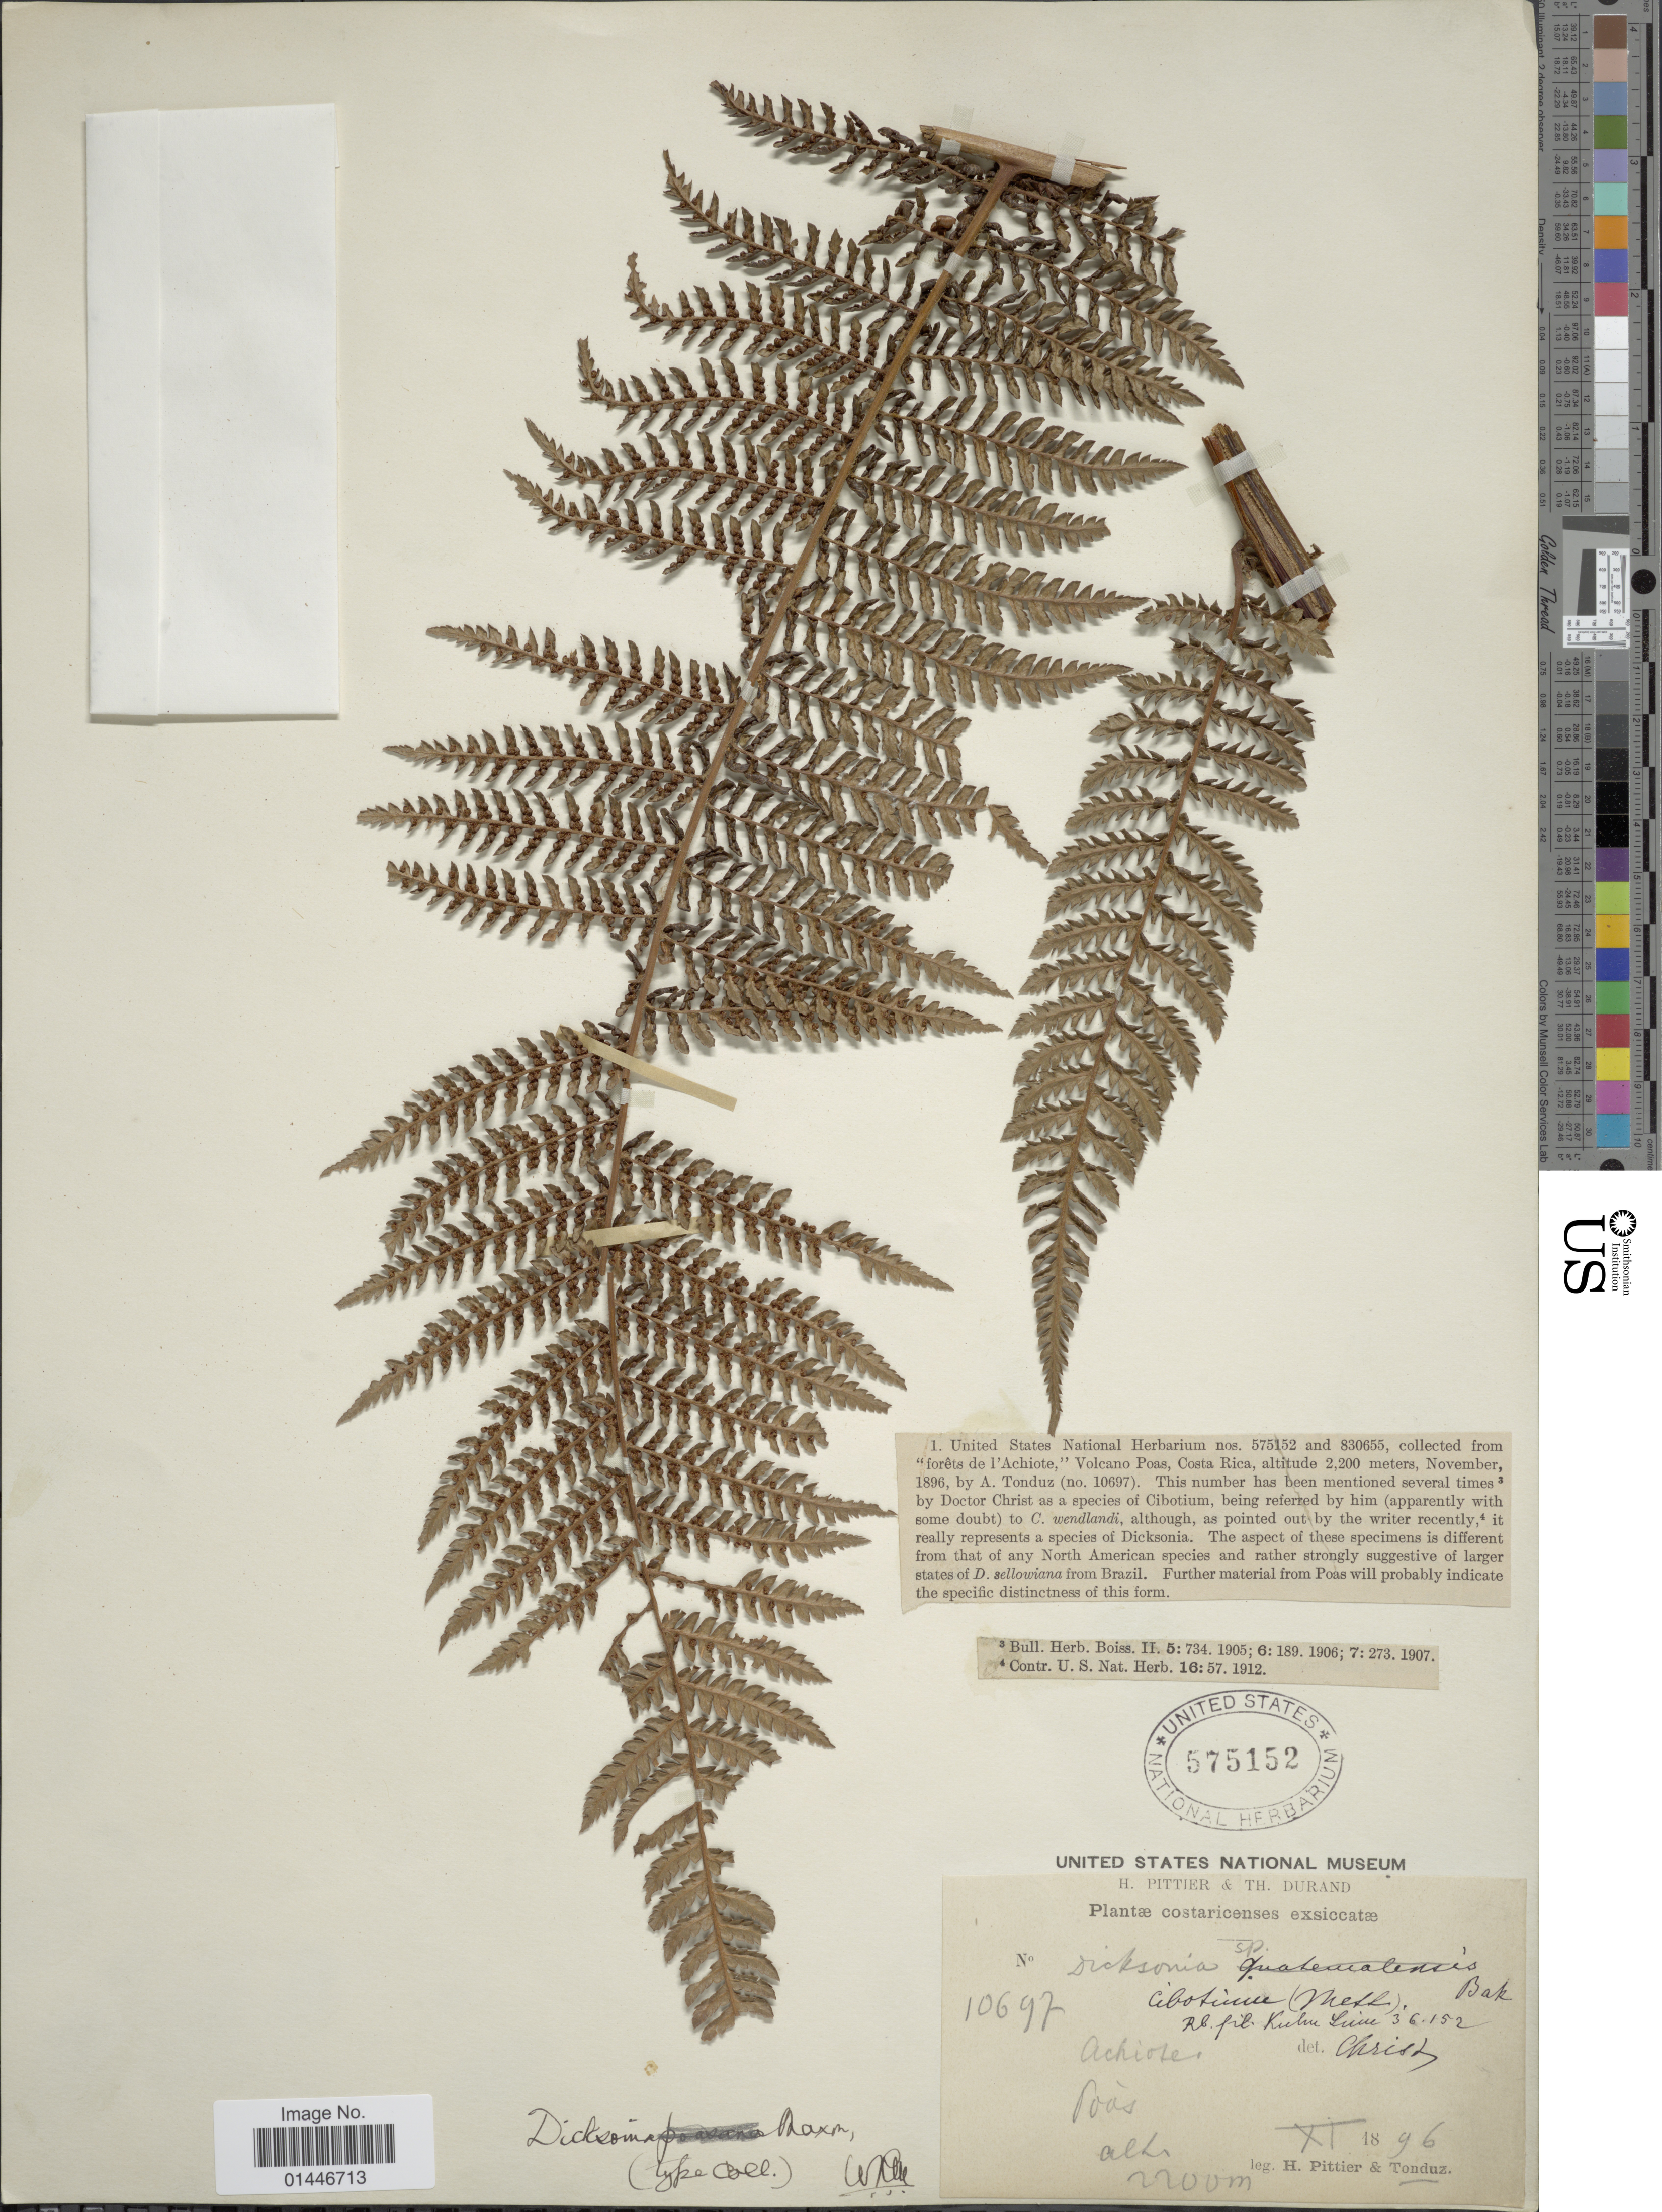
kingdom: Plantae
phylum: Tracheophyta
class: Polypodiopsida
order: Cyatheales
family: Dicksoniaceae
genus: Dicksonia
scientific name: Dicksonia karsteniana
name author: Klotzsch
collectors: H. F. Pittier & A. Tonduz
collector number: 10697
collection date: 1896-11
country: Costa Rica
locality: Poas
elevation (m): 2200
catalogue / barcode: US 575152